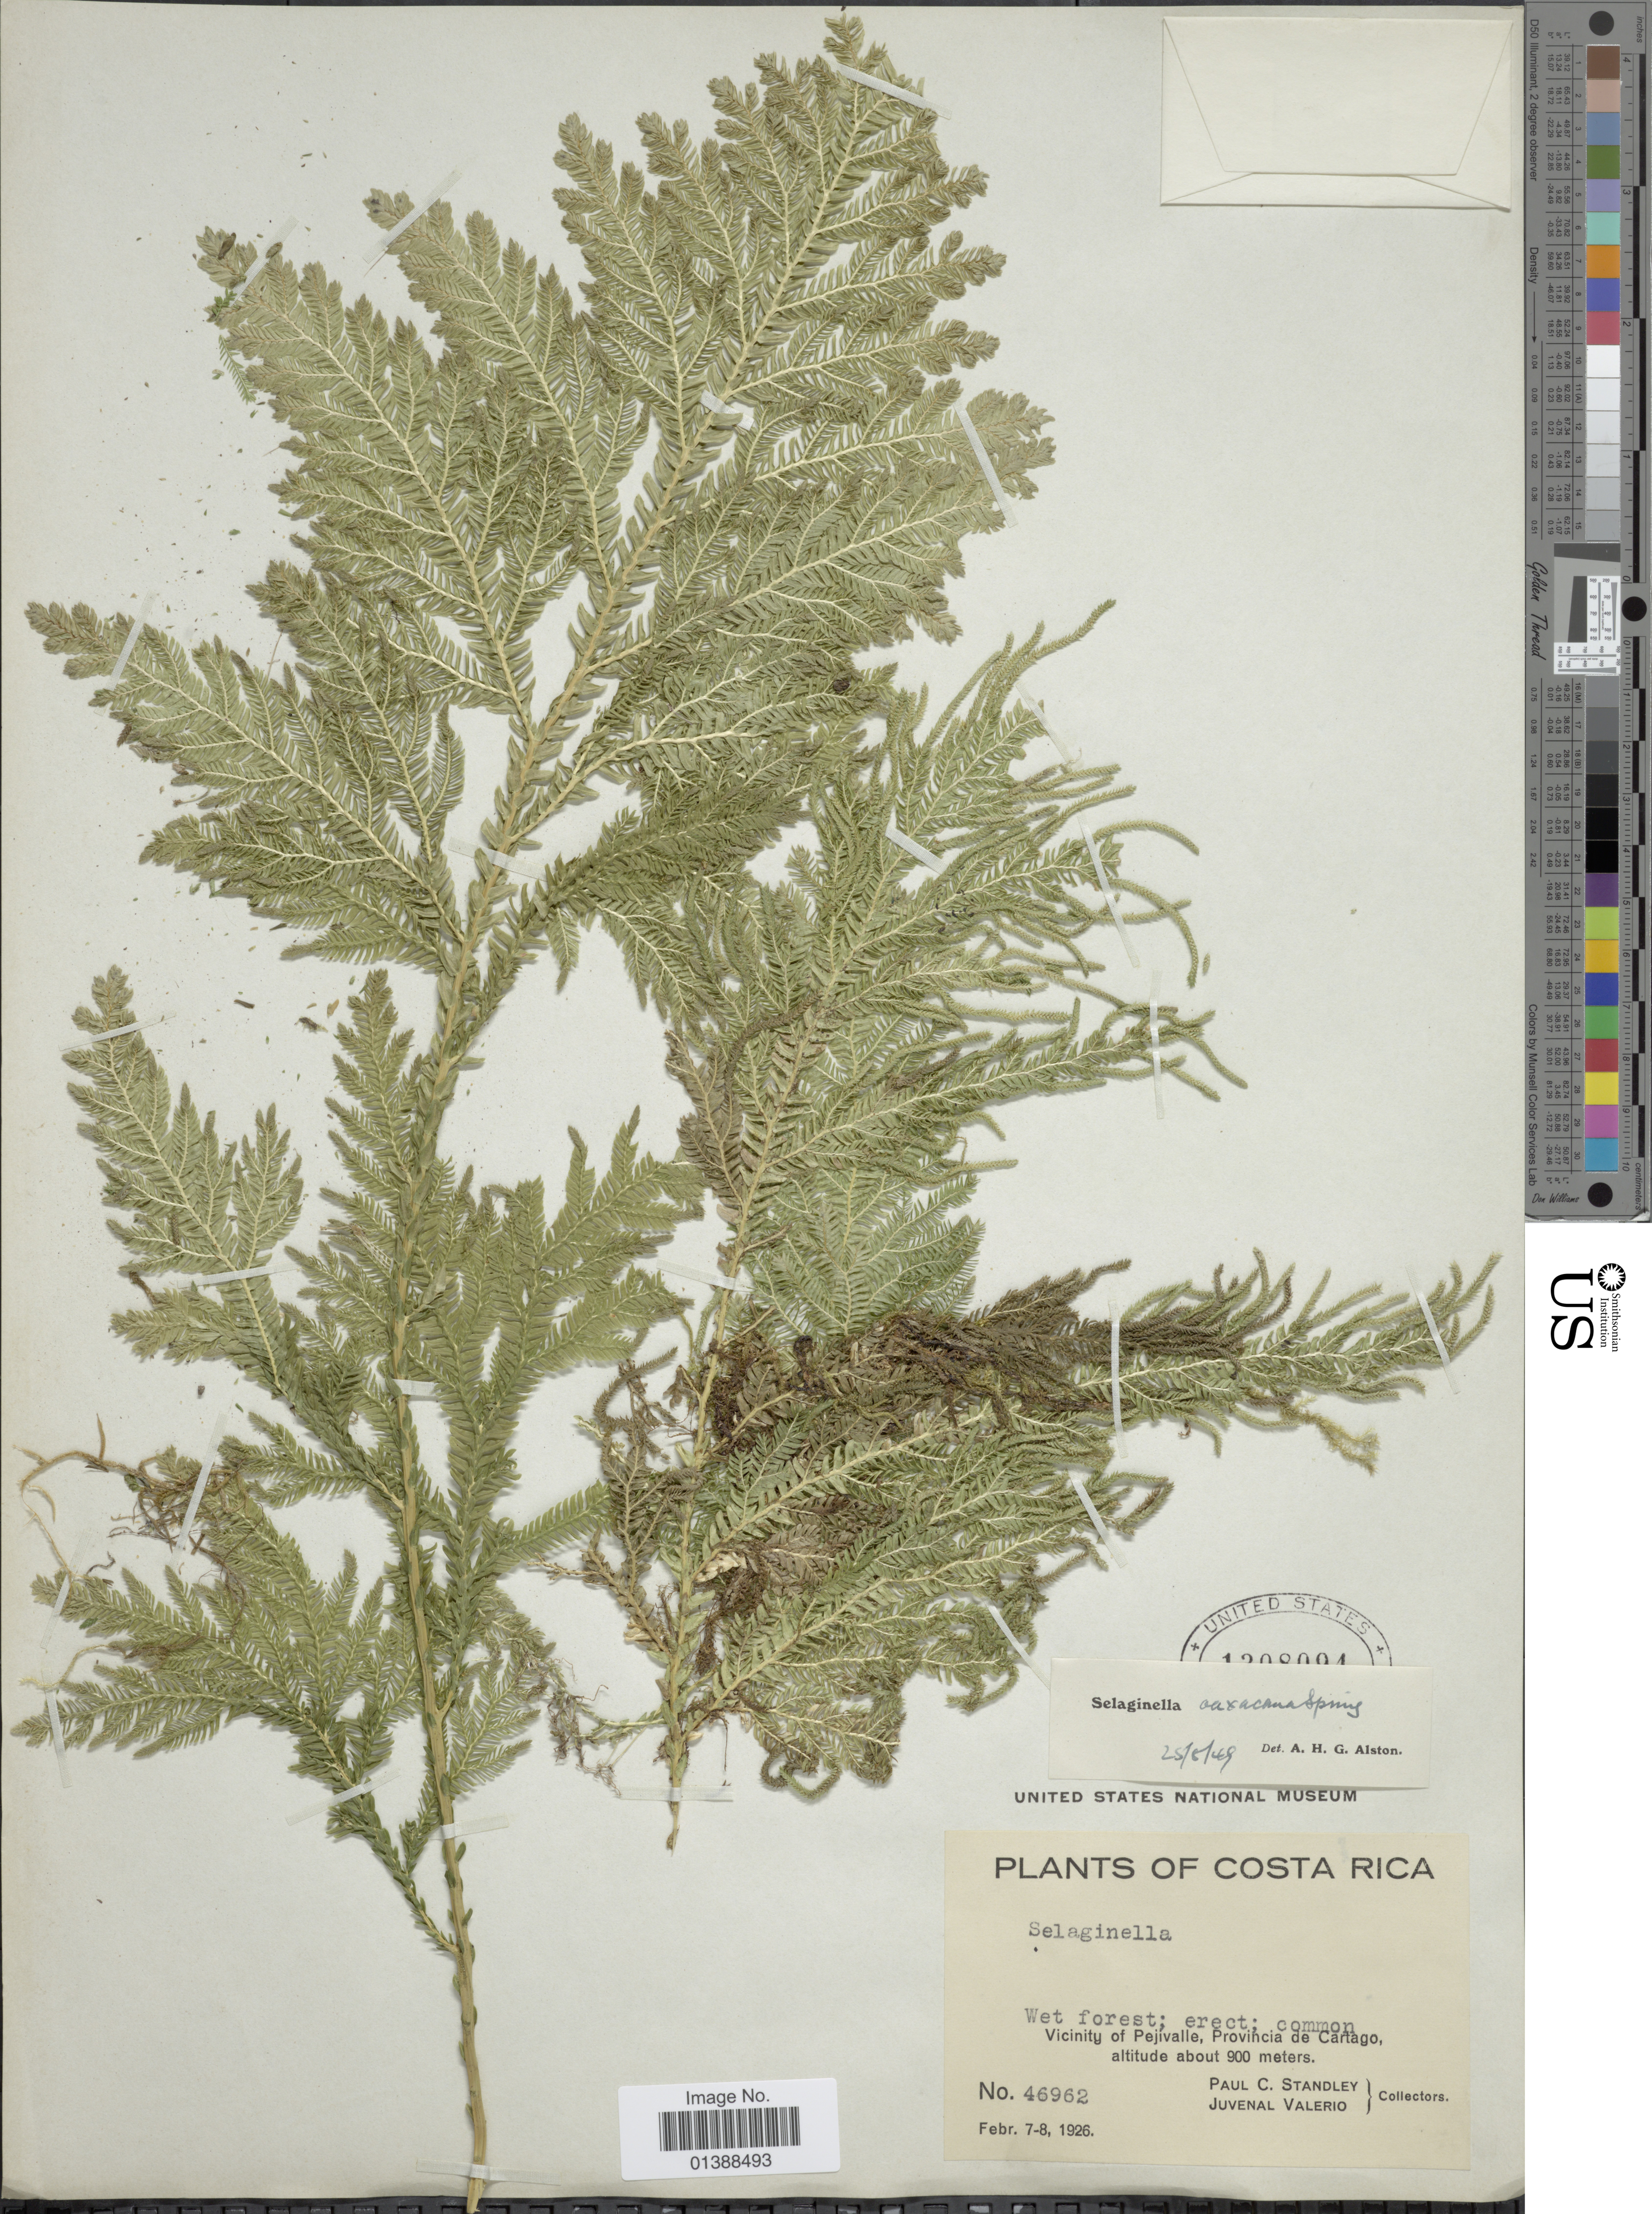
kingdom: Plantae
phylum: Tracheophyta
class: Lycopodiopsida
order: Selaginellales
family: Selaginellaceae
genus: Selaginella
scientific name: Selaginella oaxacana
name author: Spring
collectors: P. C. Standley & J. Valerio R.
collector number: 46962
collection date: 1926-02-07/1926-02-08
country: Costa Rica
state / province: Cartago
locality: Vicinity of Pejivalle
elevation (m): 900